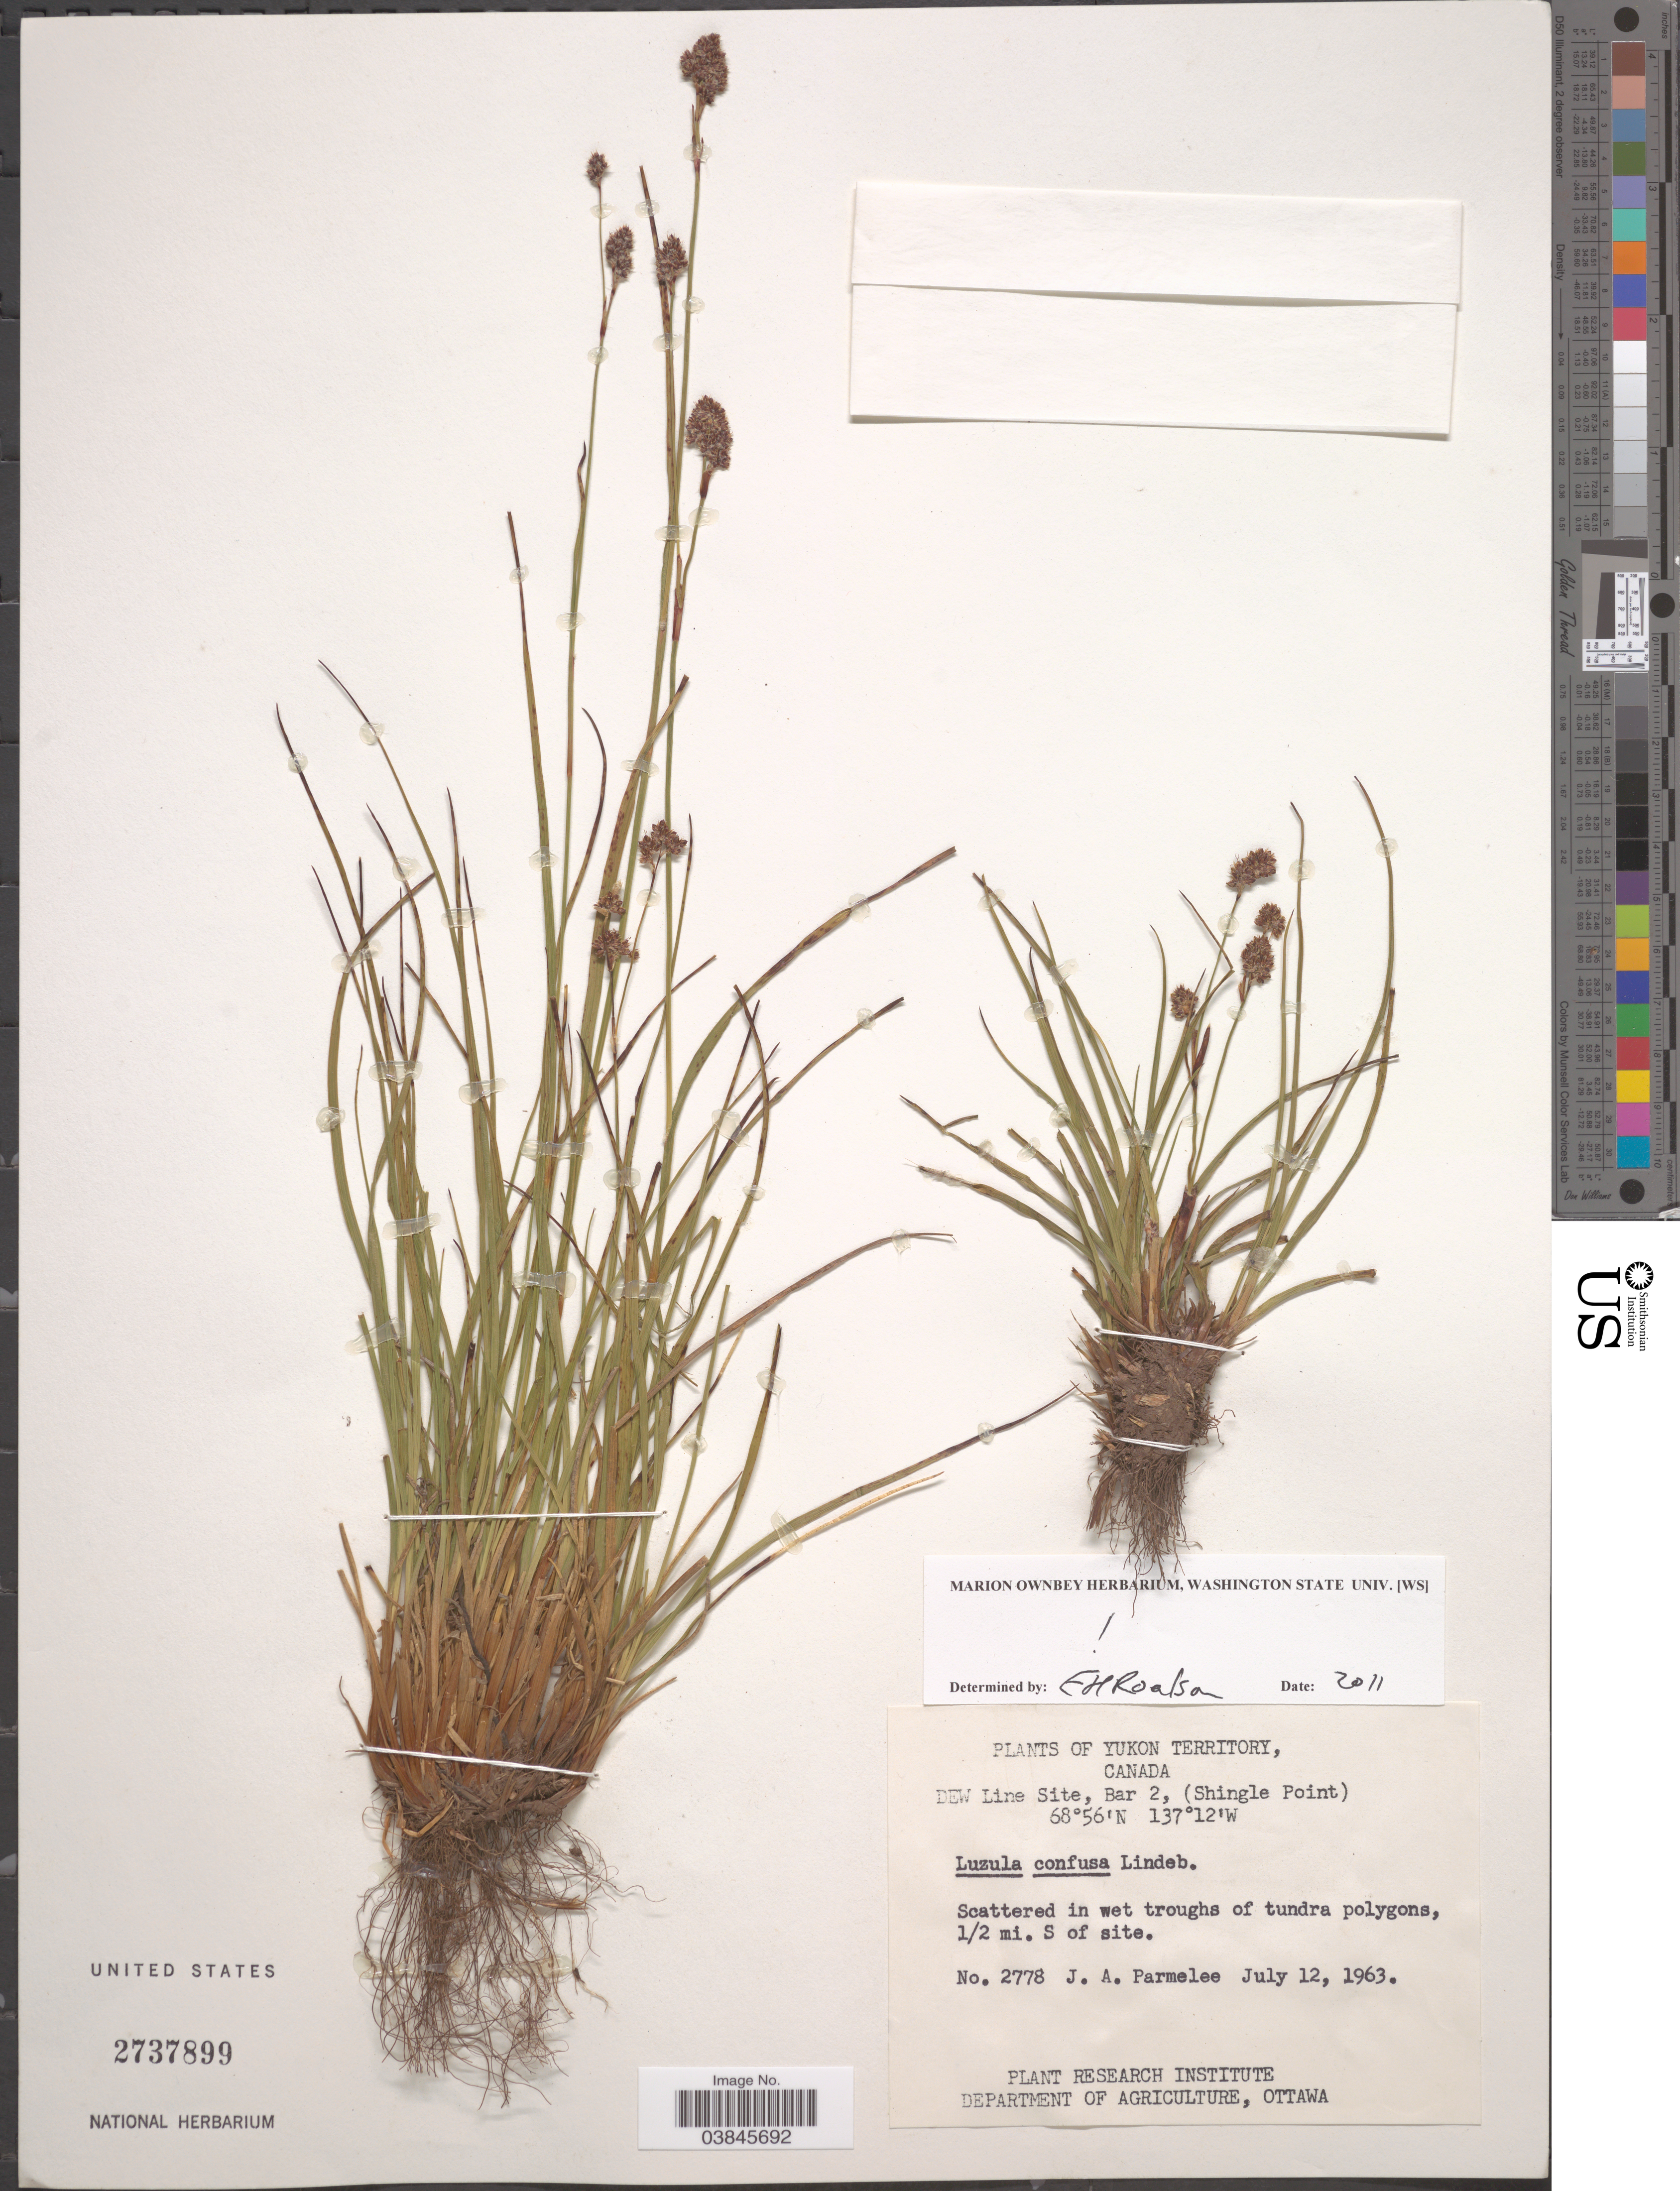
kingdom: Plantae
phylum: Tracheophyta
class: Liliopsida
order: Poales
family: Juncaceae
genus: Luzula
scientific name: Luzula confusa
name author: Lindeb.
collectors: J. A. Parmelee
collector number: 2778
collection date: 1963-07-12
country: Canada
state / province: Yukon Territory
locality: Dew Line Site, Bar 2, (Shingle Point). 1/2 mi. S of site.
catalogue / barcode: US 2737899